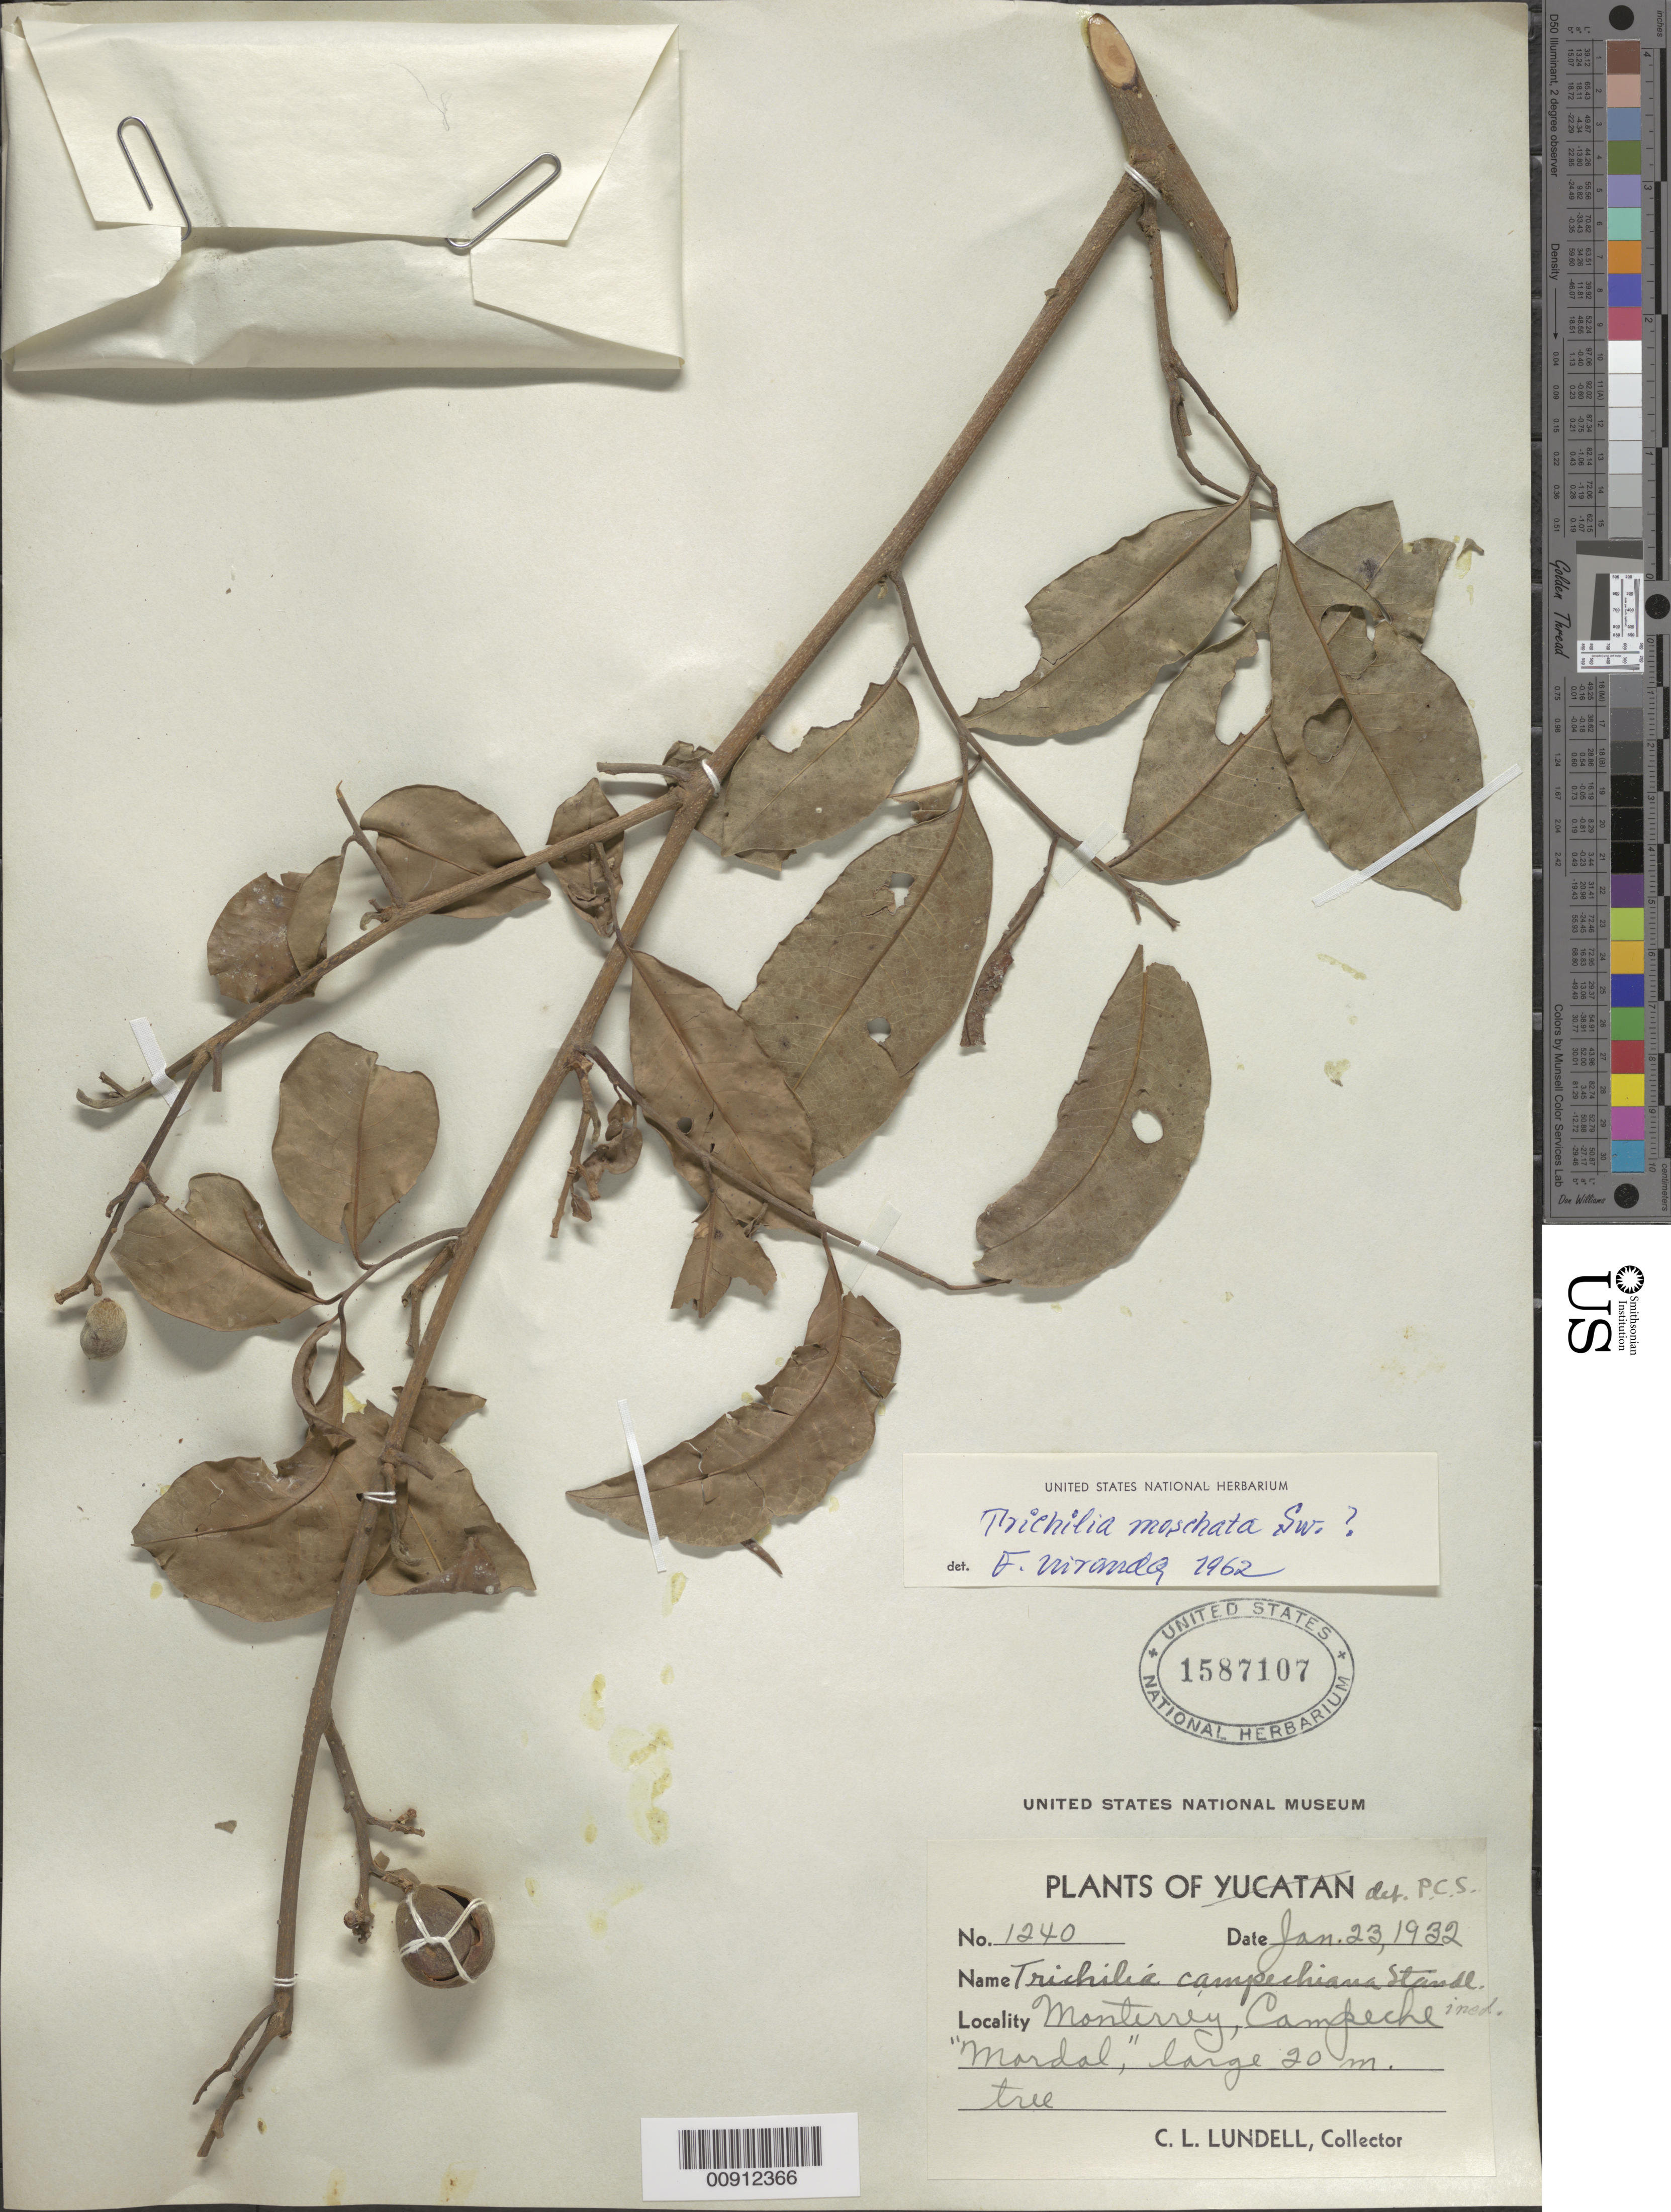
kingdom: Plantae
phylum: Tracheophyta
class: Magnoliopsida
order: Sapindales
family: Meliaceae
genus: Trichilia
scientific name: Trichilia moschata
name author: Sw.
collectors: C. L. Lundell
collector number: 1240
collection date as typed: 23 Jan 1932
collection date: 1932-01-23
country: Mexico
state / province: Campeche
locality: Monterrey, Campeche.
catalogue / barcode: US 1587107